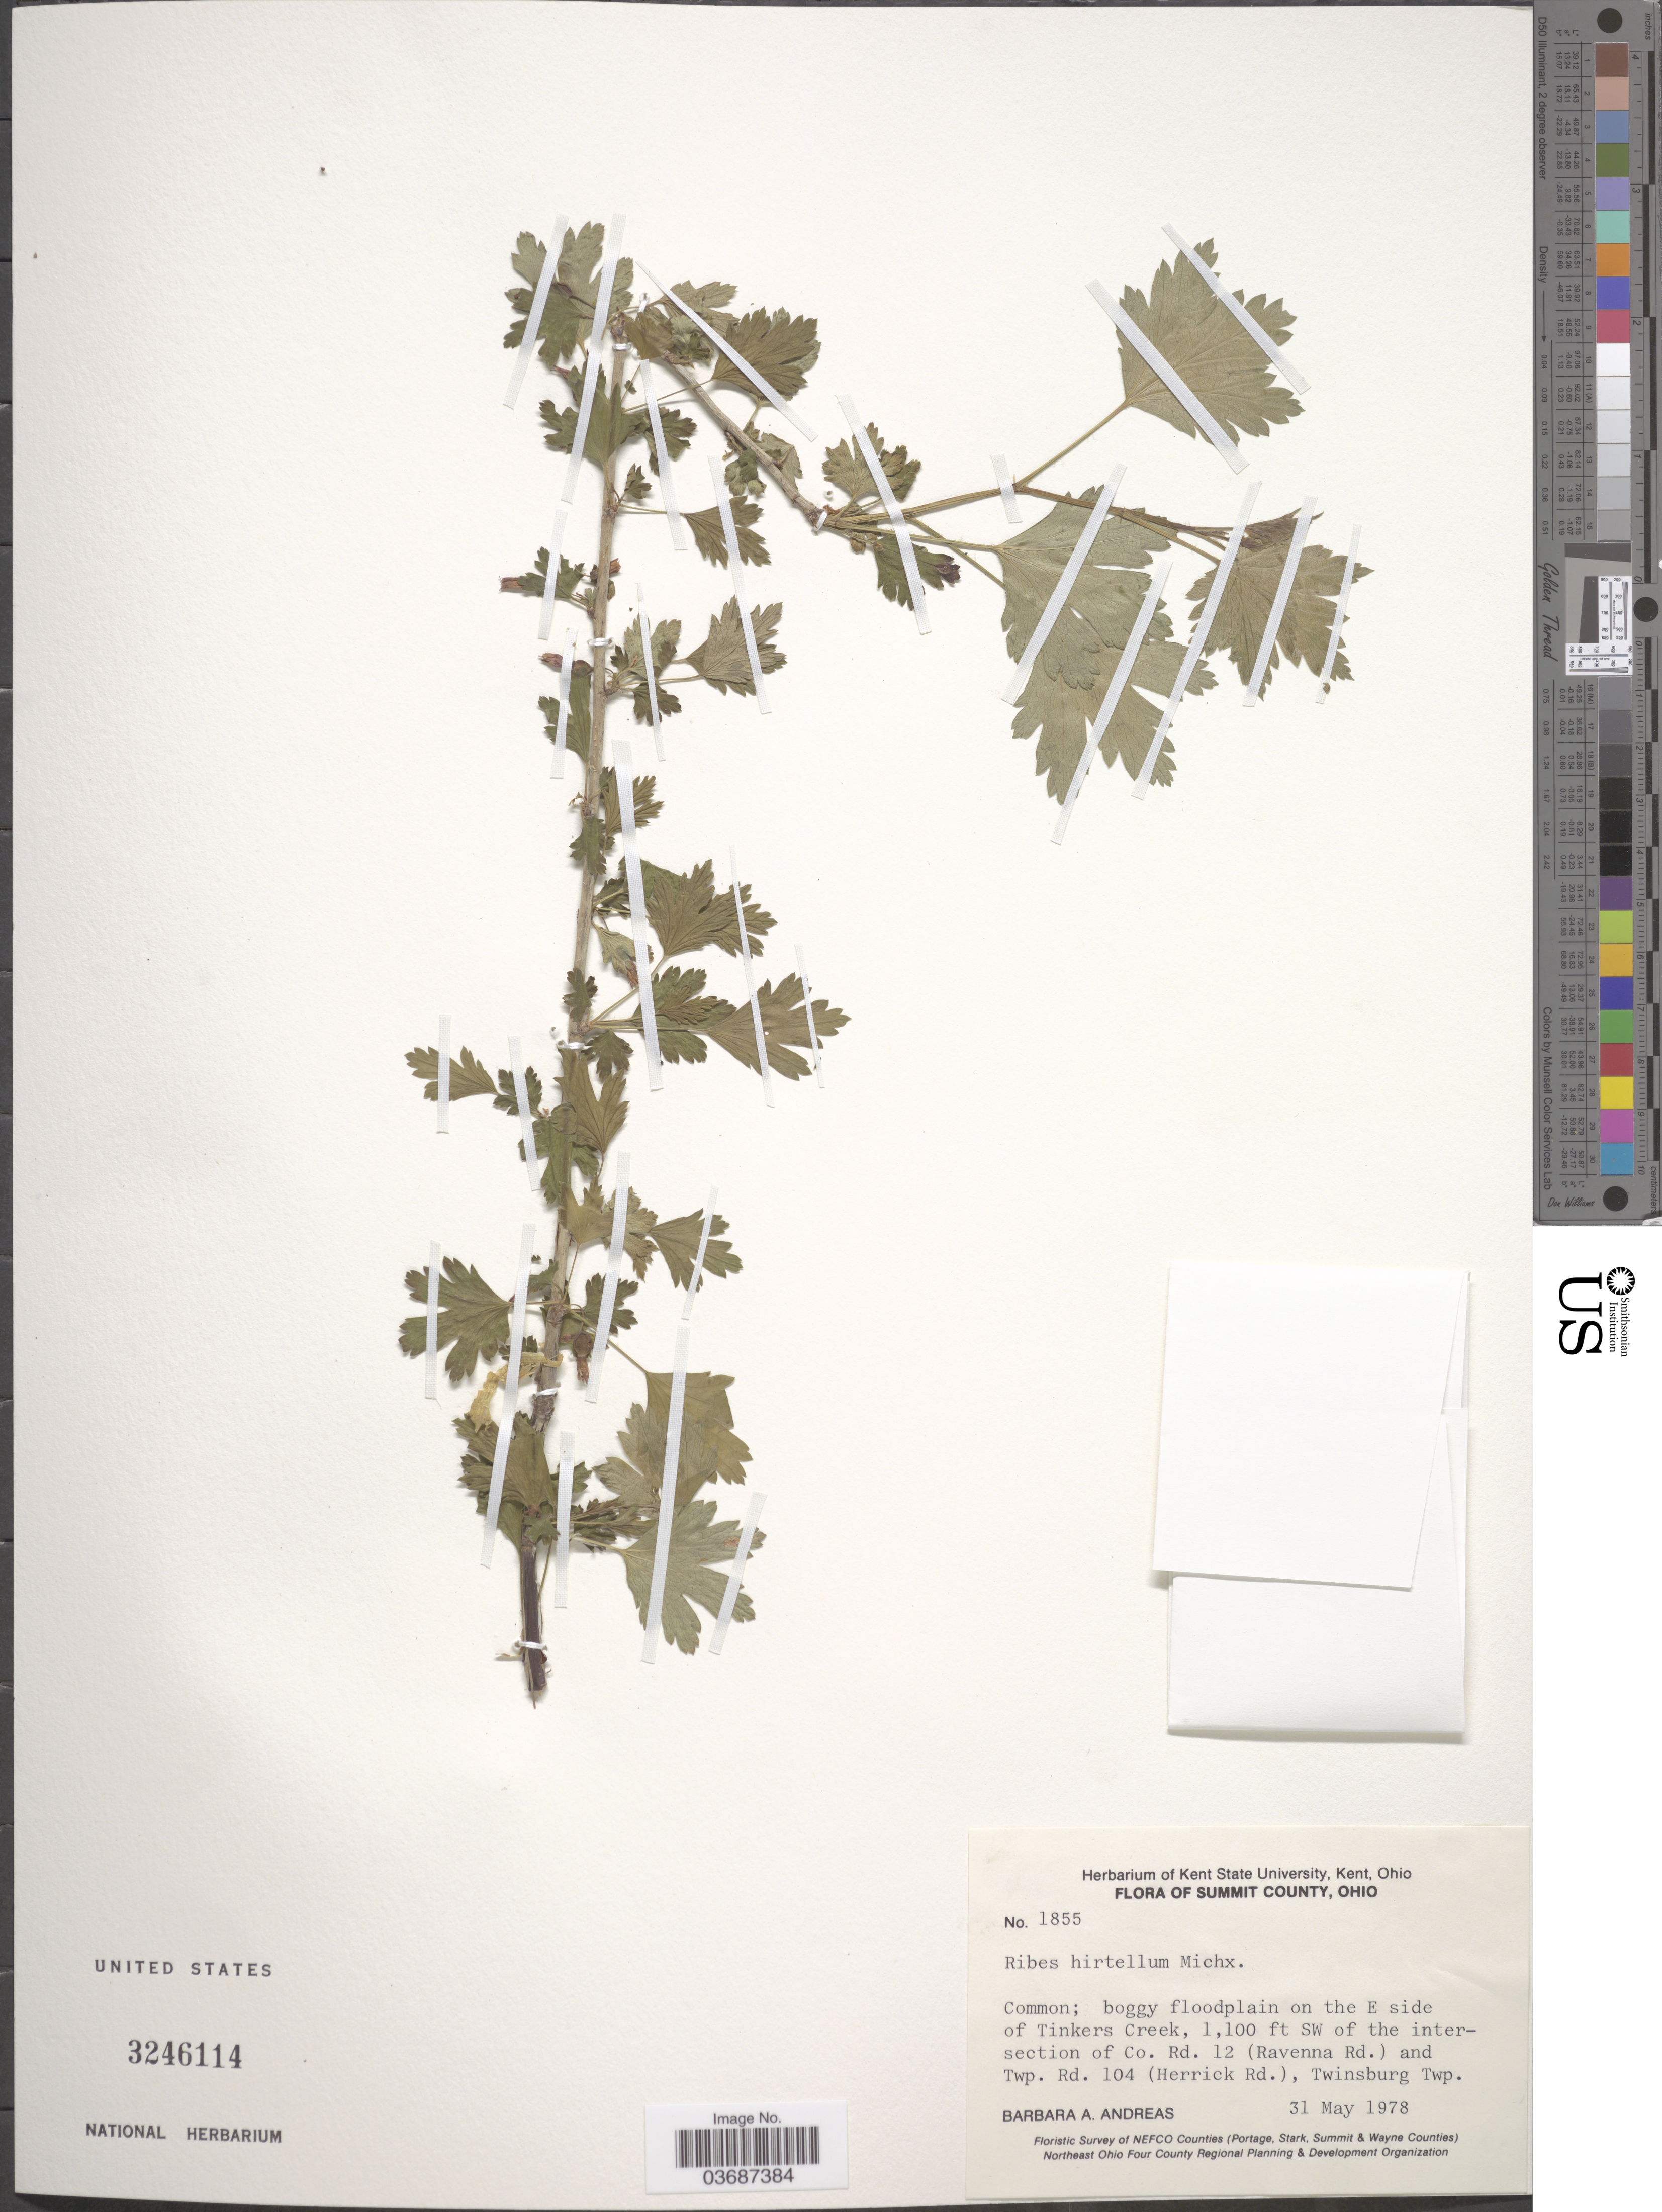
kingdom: Plantae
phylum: Tracheophyta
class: Magnoliopsida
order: Saxifragales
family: Grossulariaceae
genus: Ribes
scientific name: Ribes hirtellum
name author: Michx.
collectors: B. A. Andreas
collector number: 1855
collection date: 1978-05-31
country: United States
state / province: Ohio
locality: Summit County. Boggy floodplain on the E side of Tinkers Creek, SW of the intersection of Co. Rd. 12 (Ravenna Rd.) and Twp. Rd. 104 (Herrick Rd.), Twinsburg Twp.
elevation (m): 335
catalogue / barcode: US 3246114